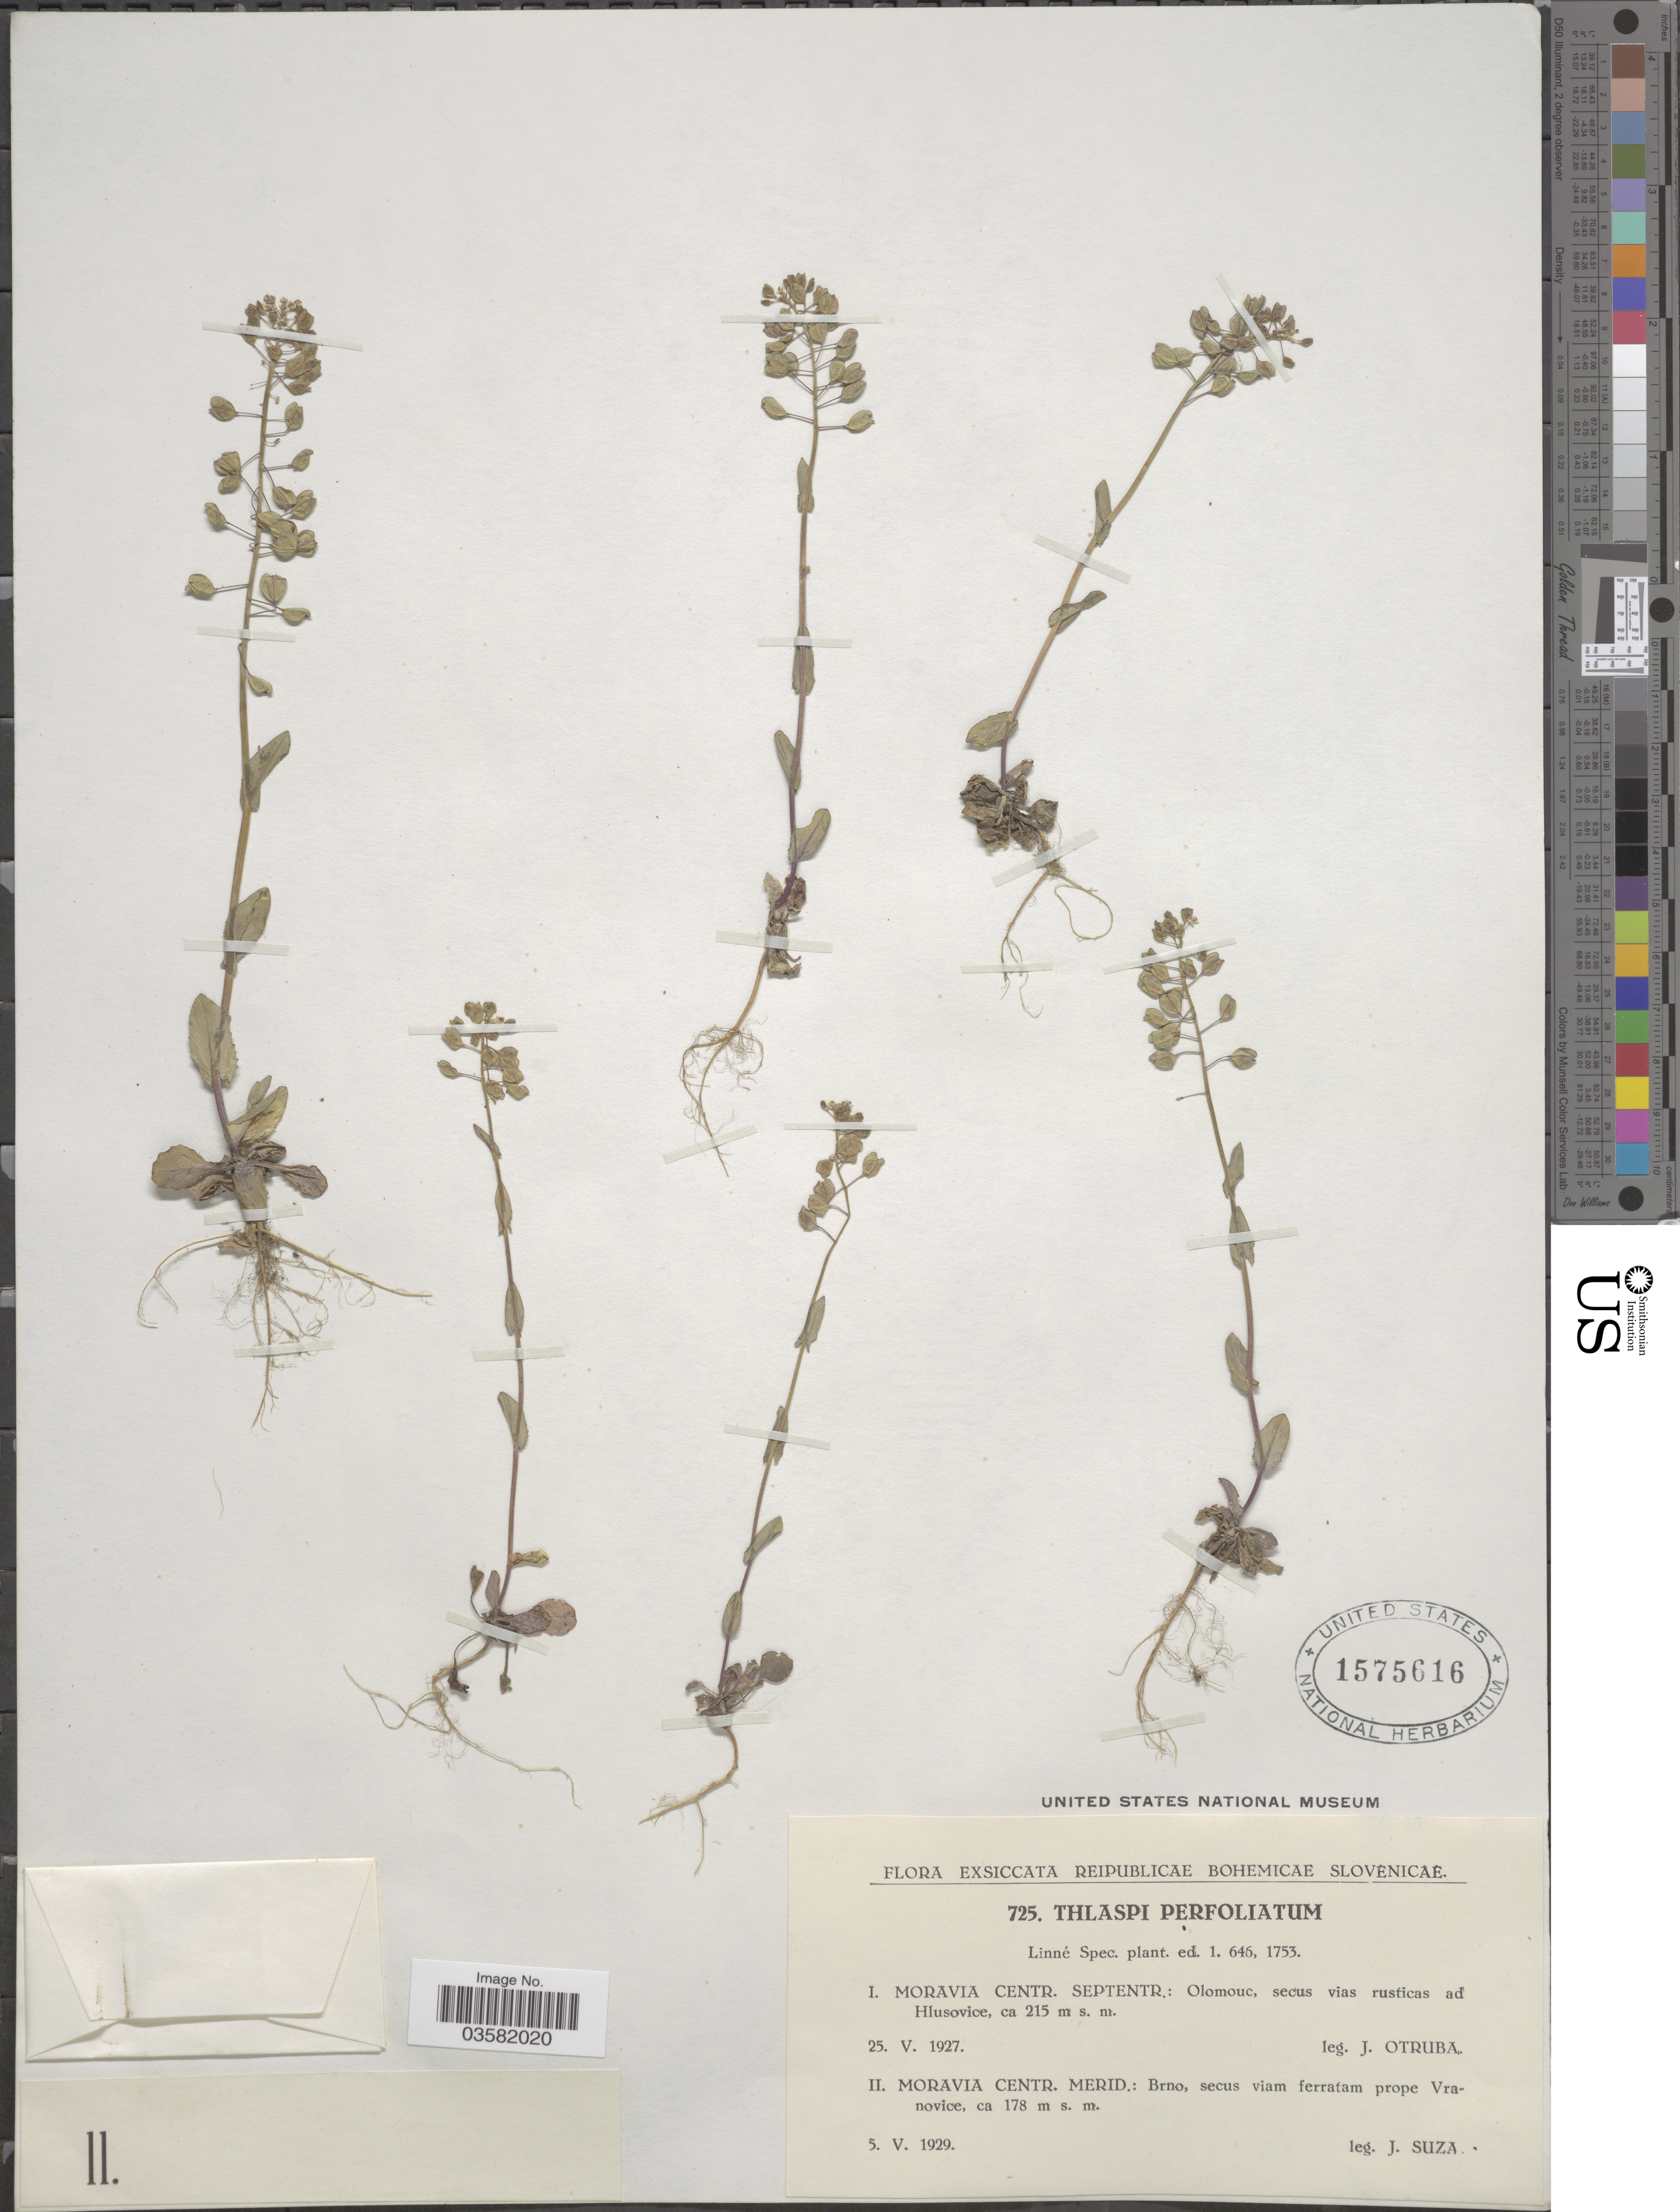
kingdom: Plantae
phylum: Tracheophyta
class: Magnoliopsida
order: Brassicales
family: Brassicaceae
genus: Thlaspi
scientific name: Thlaspi perfoliatum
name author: L.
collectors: J. Suza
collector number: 725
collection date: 1929-05-05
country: Czechia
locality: Reipublicae Bohemicae Slovenicae. Moravia Centr. Merid.: Brno, secus viam ferratam prope Vranovice.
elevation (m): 178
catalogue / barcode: US 1575616